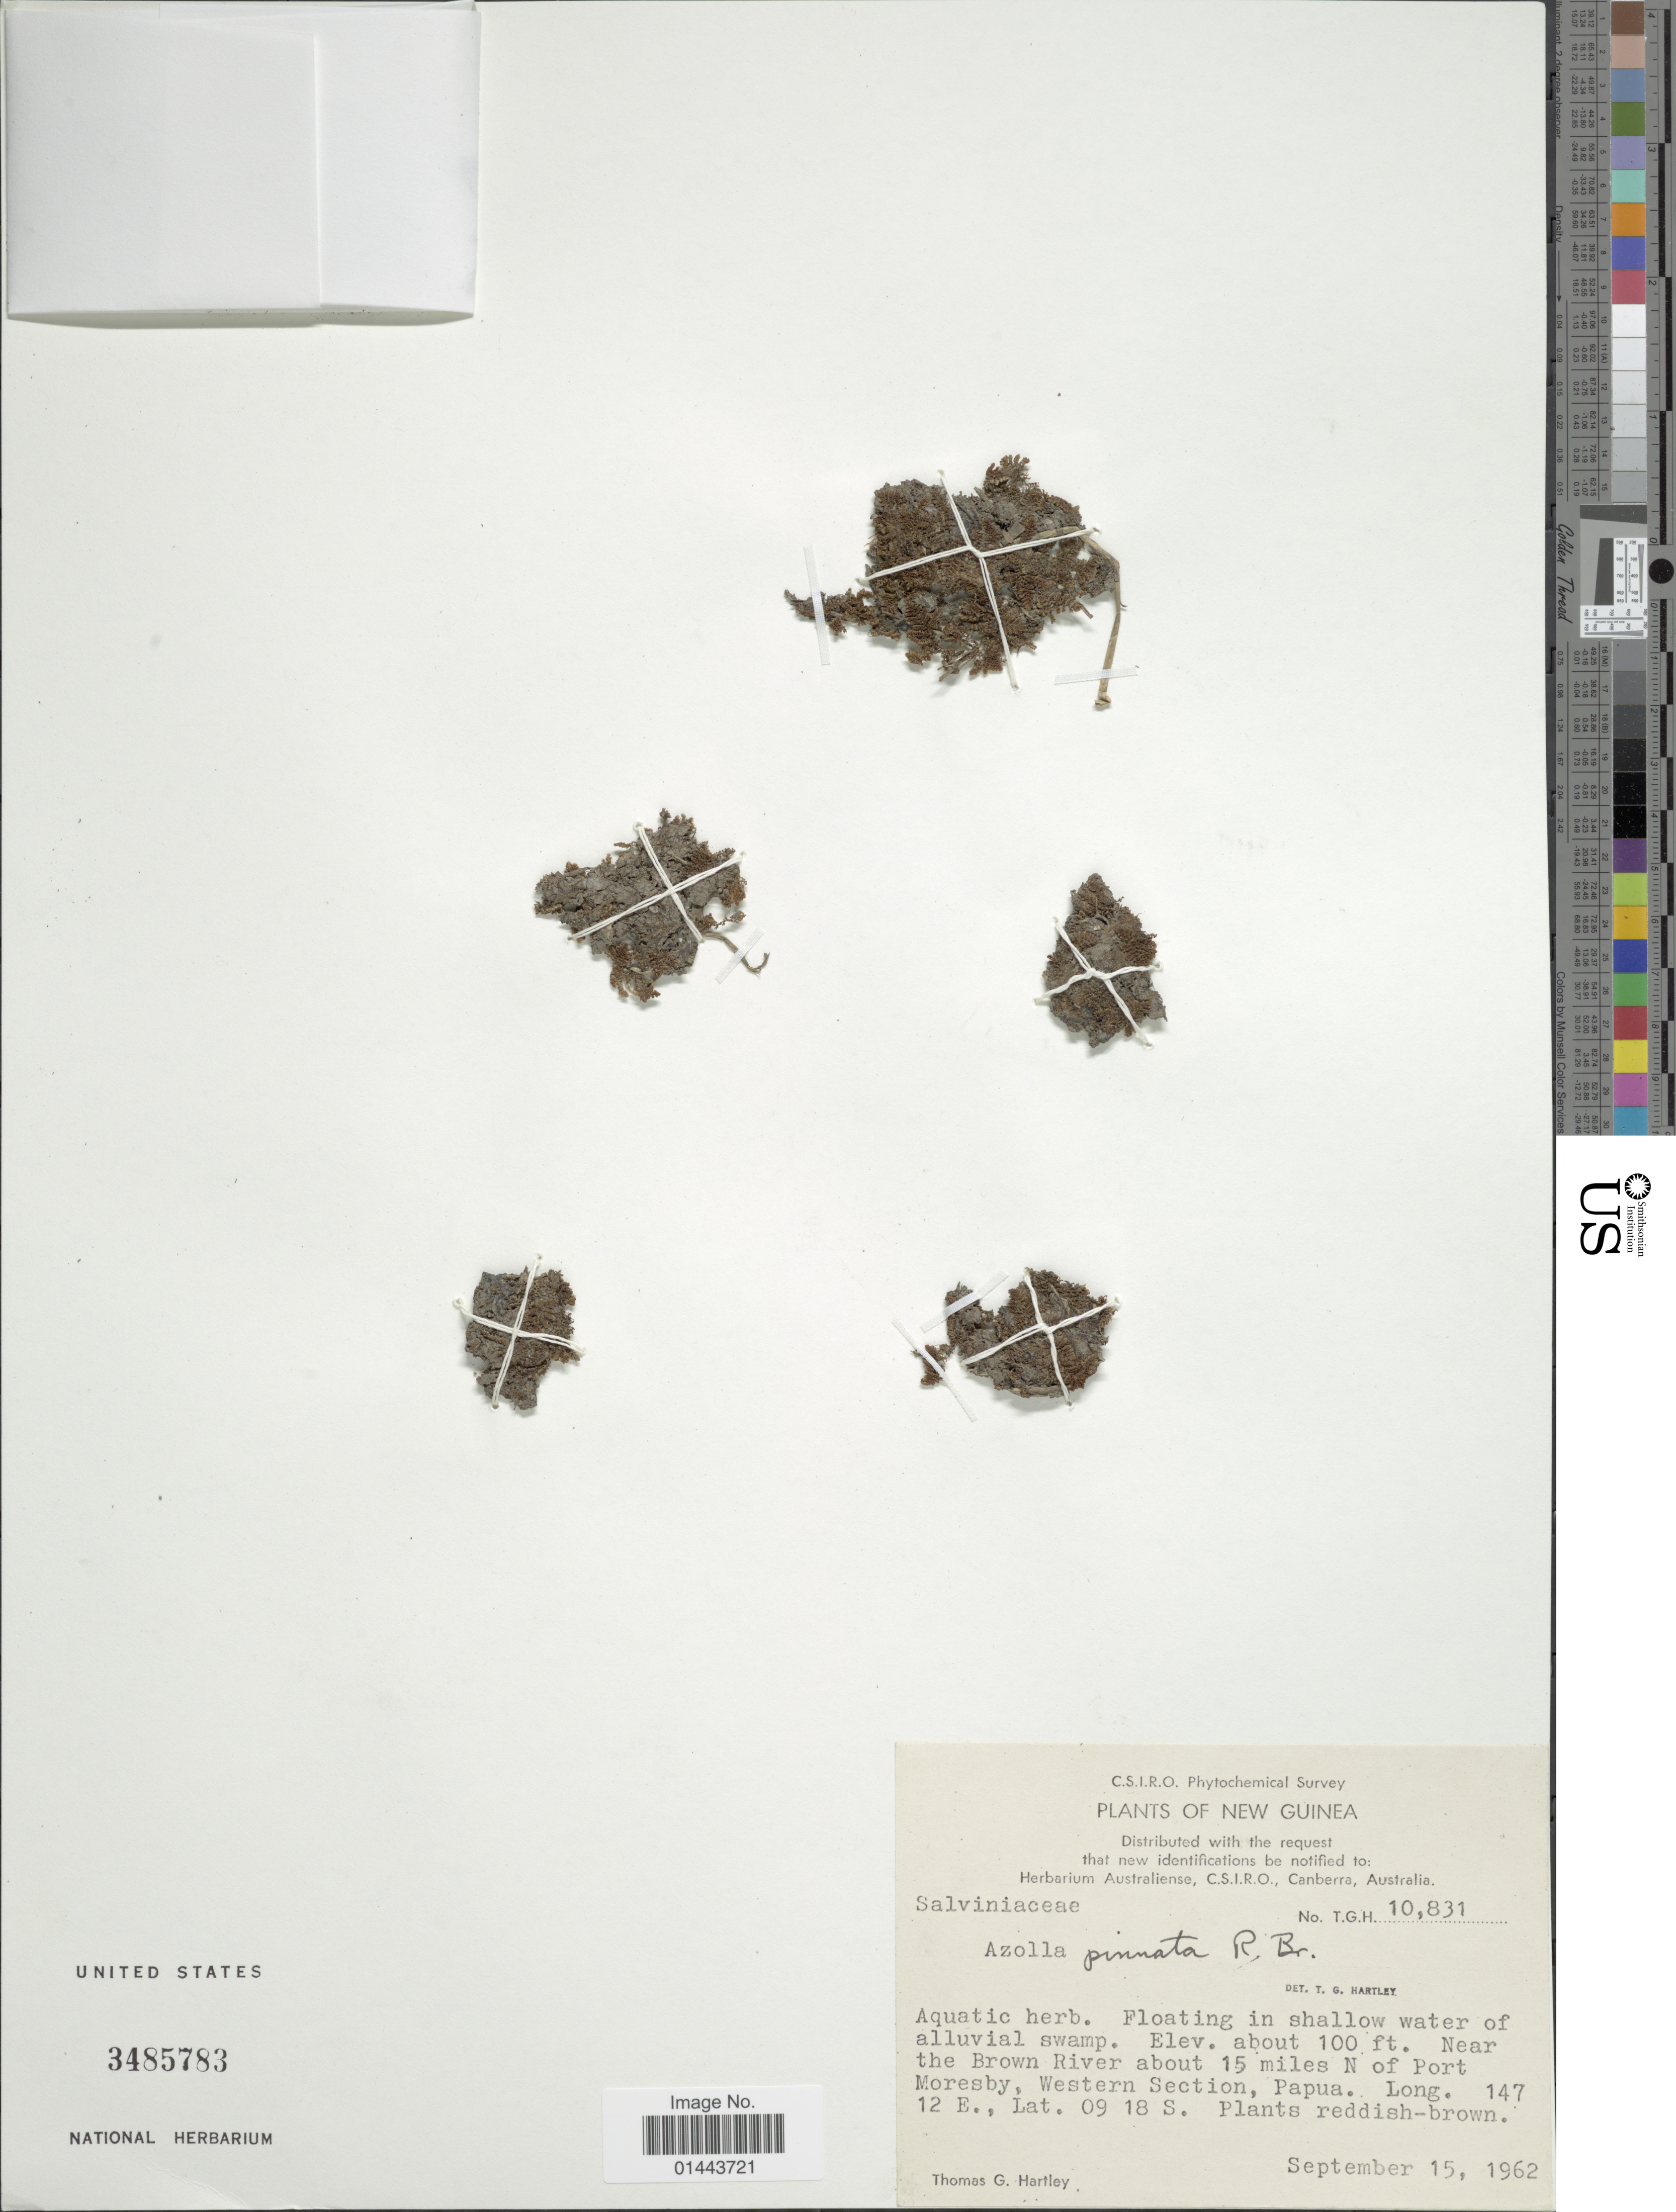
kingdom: Plantae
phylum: Tracheophyta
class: Polypodiopsida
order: Salviniales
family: Salviniaceae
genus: Azolla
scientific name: Azolla pinnata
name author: R. Br.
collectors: T. Hartley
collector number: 10831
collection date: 1962-09-15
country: Indonesia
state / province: Papua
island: New Guinea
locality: New Guinea, floating in shallow water of alluvial swamp, near the Brown River about 15 mile N of Port Moresby, Western Section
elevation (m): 30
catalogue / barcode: US 3485783